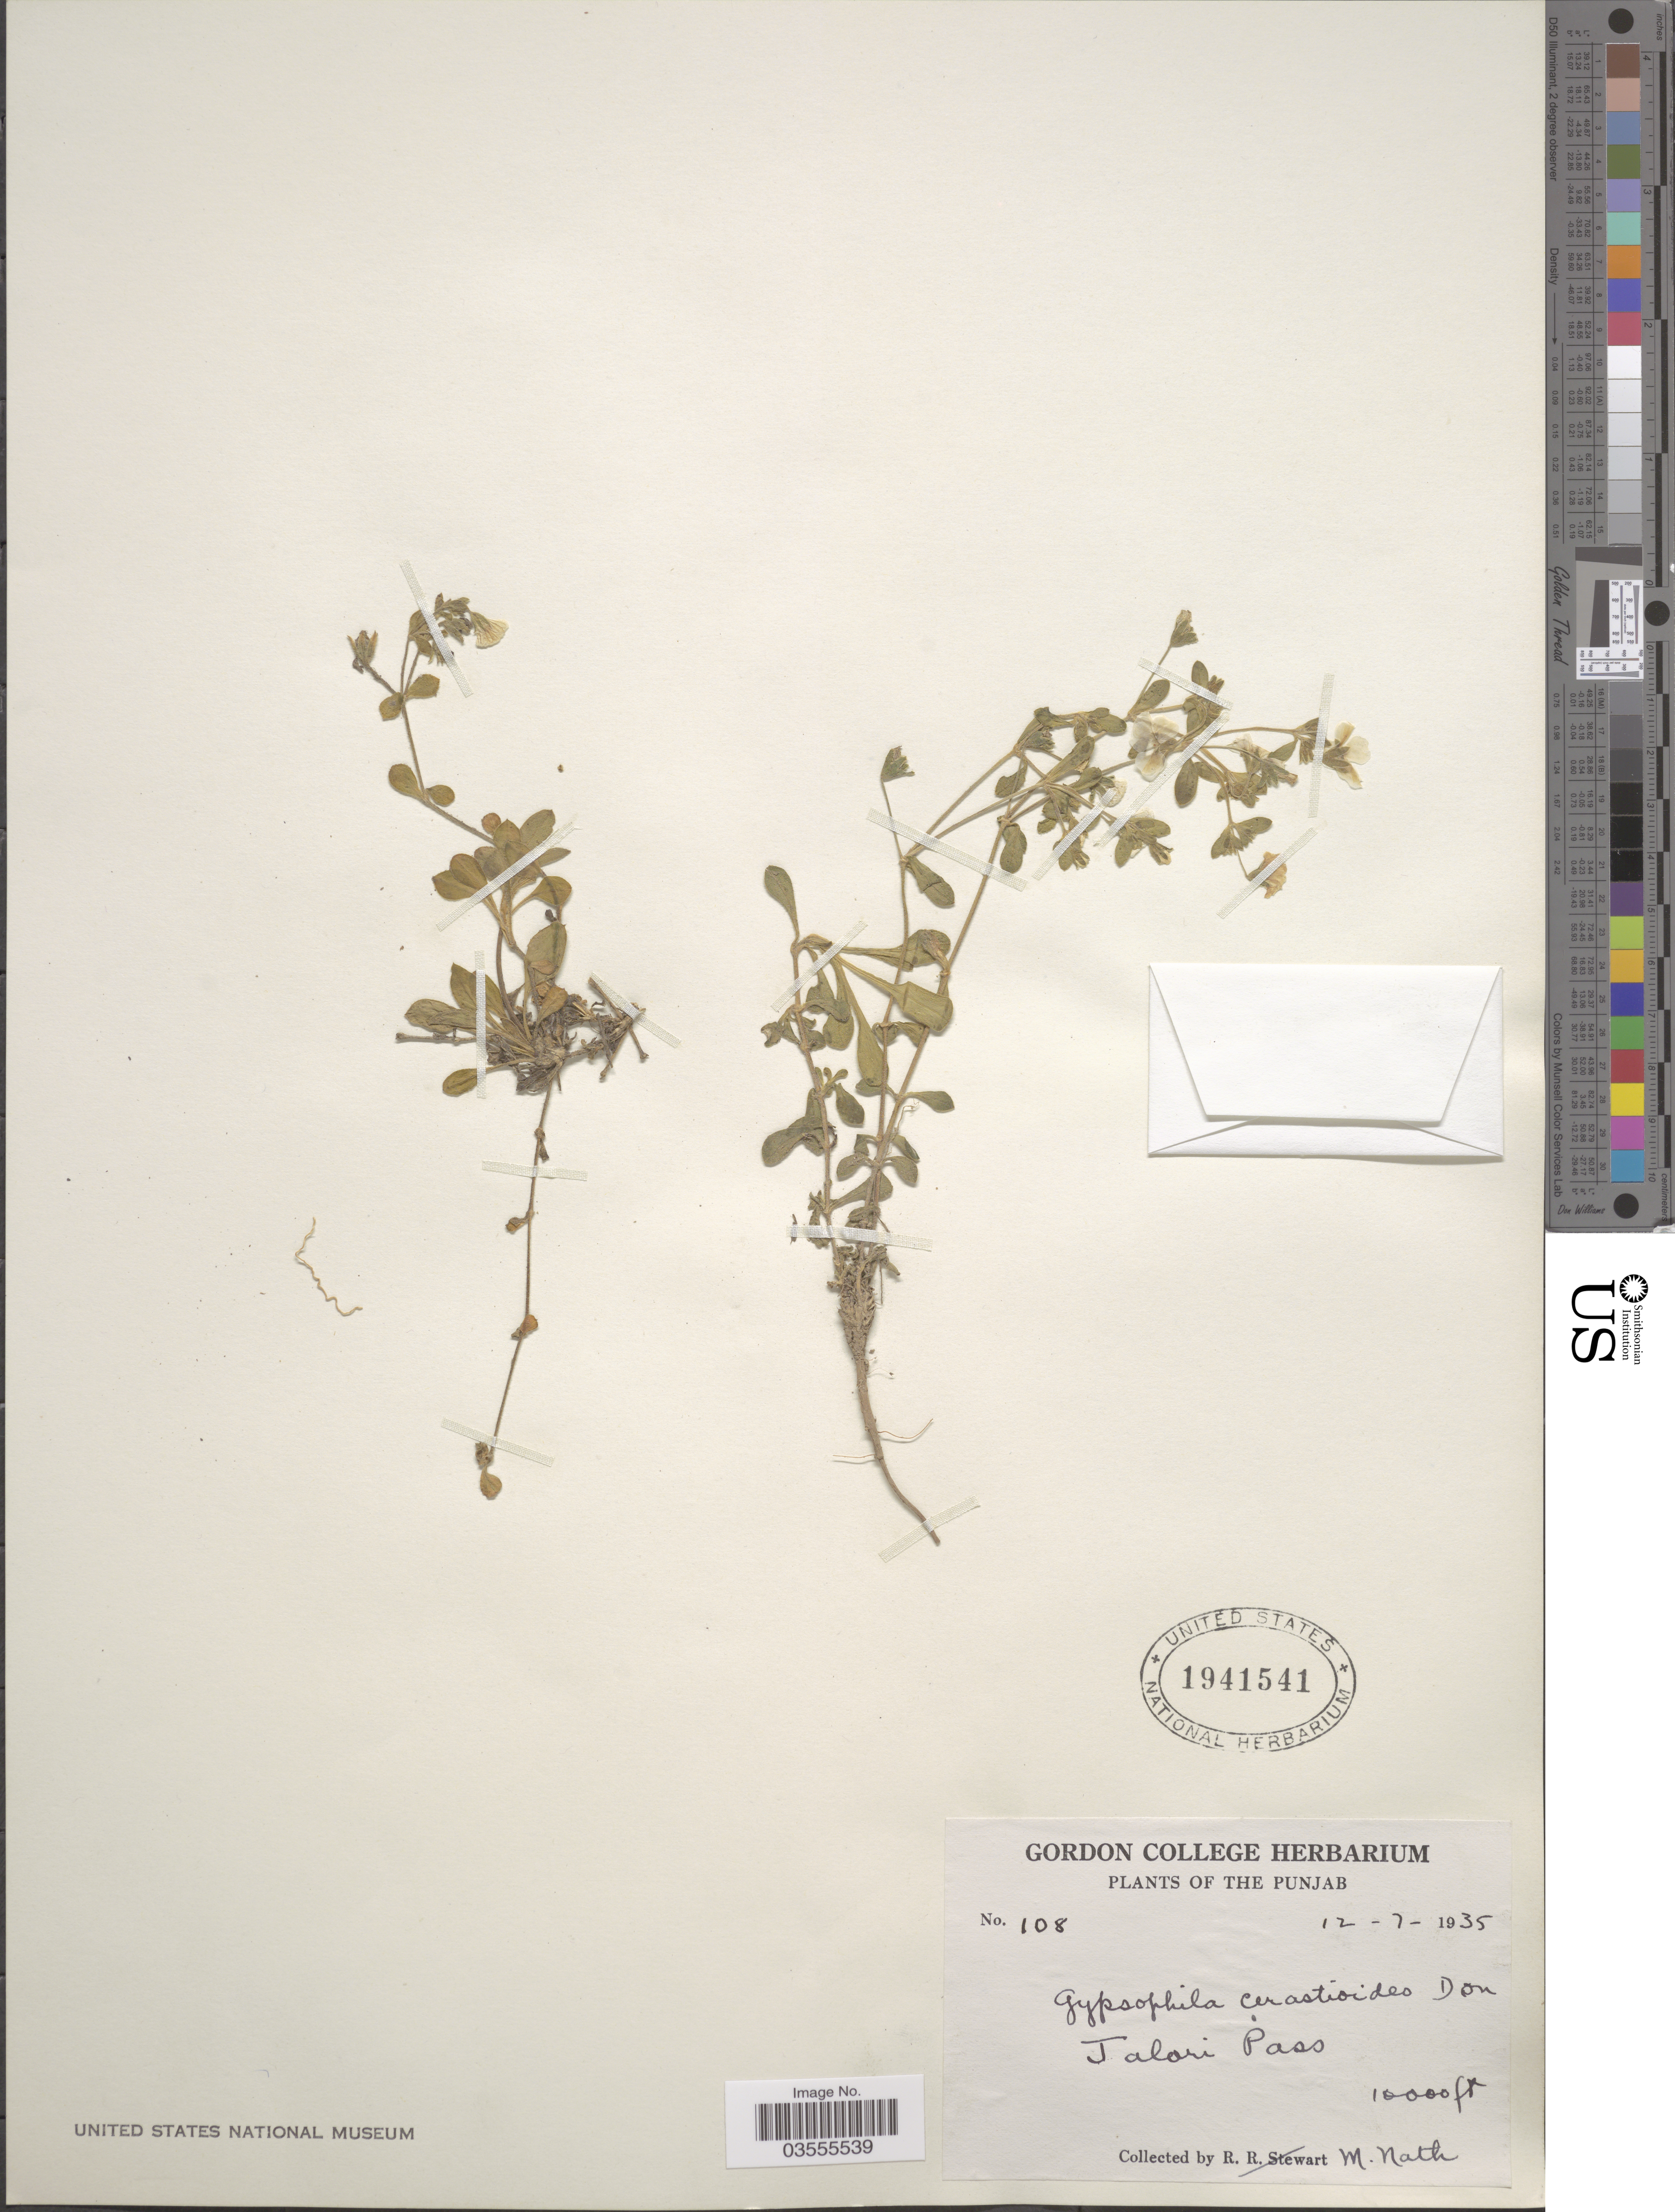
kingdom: Plantae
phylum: Tracheophyta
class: Magnoliopsida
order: Caryophyllales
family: Caryophyllaceae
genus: Gypsophila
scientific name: Gypsophila cerastioides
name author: D. Don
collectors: M. Nath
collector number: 108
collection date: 1935-07-12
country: India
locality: Jalori Pass.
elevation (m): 3048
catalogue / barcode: US 1941541